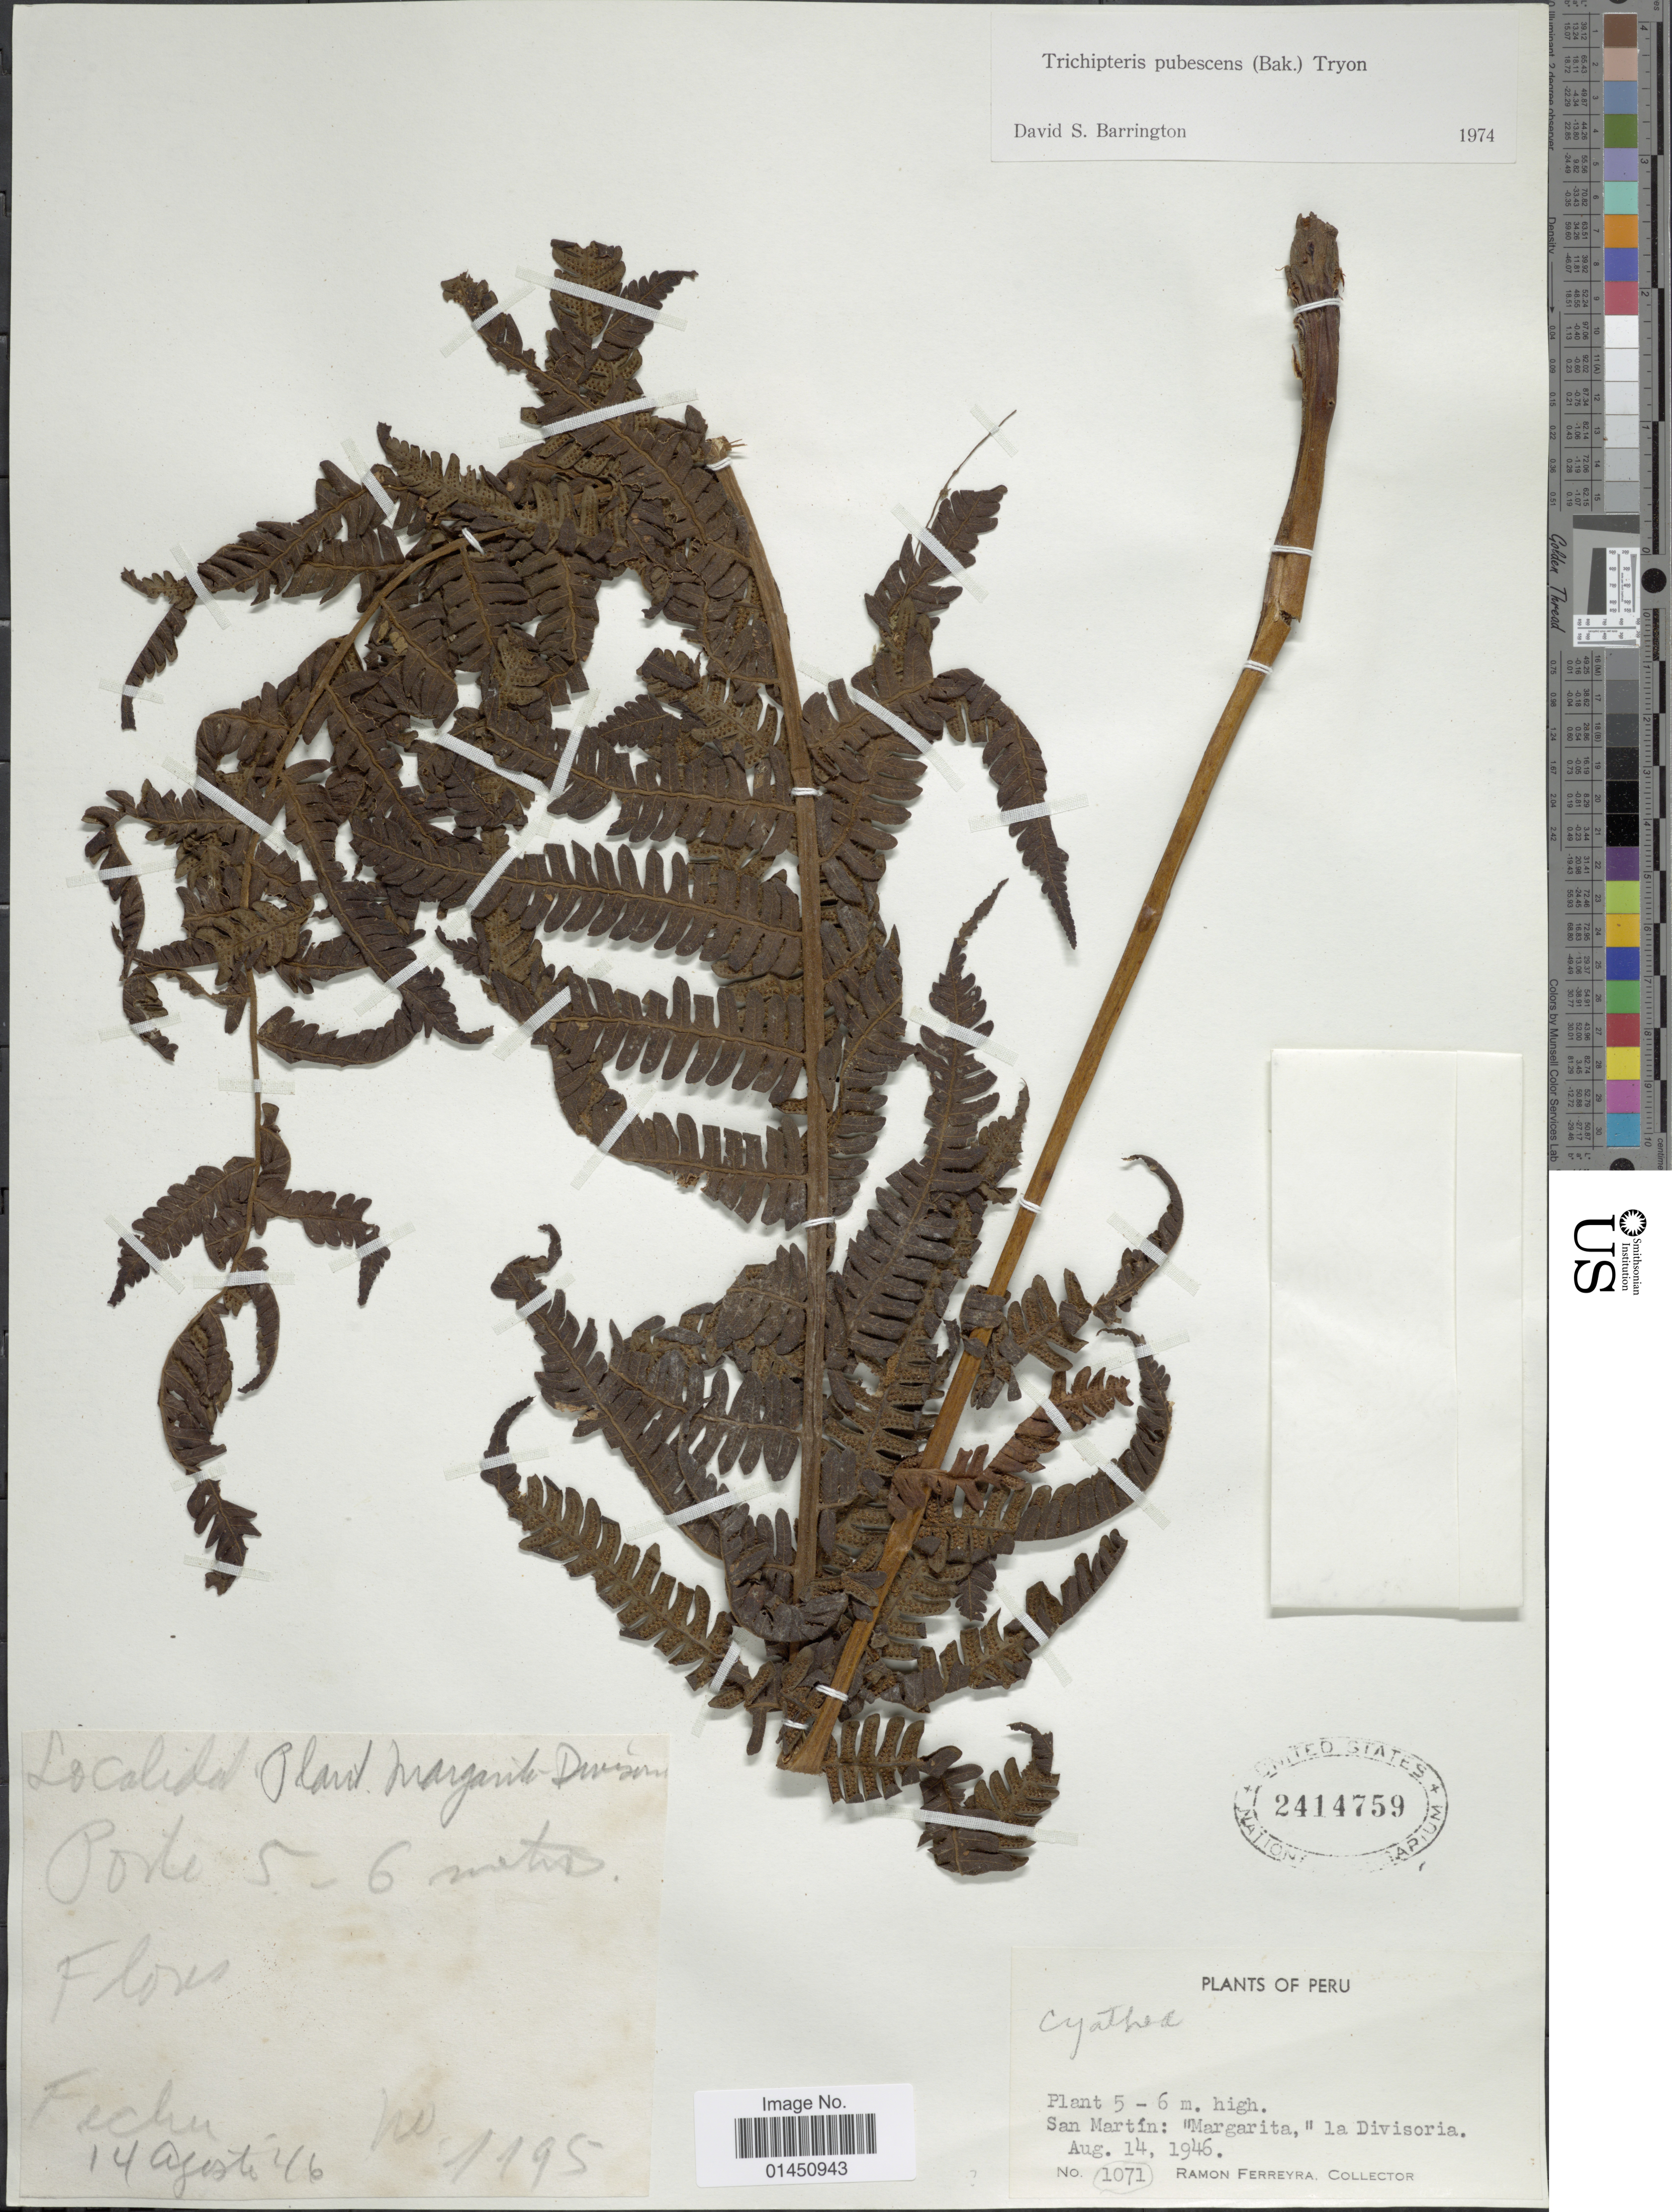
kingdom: Plantae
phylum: Tracheophyta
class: Polypodiopsida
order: Cyatheales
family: Cyatheaceae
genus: Cyathea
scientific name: Cyathea bipinnatifida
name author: (Baker) Domin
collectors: R. A. Ferreyra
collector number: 1071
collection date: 1946-08-14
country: Peru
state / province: San Martín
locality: Margarita,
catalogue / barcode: US 2414759